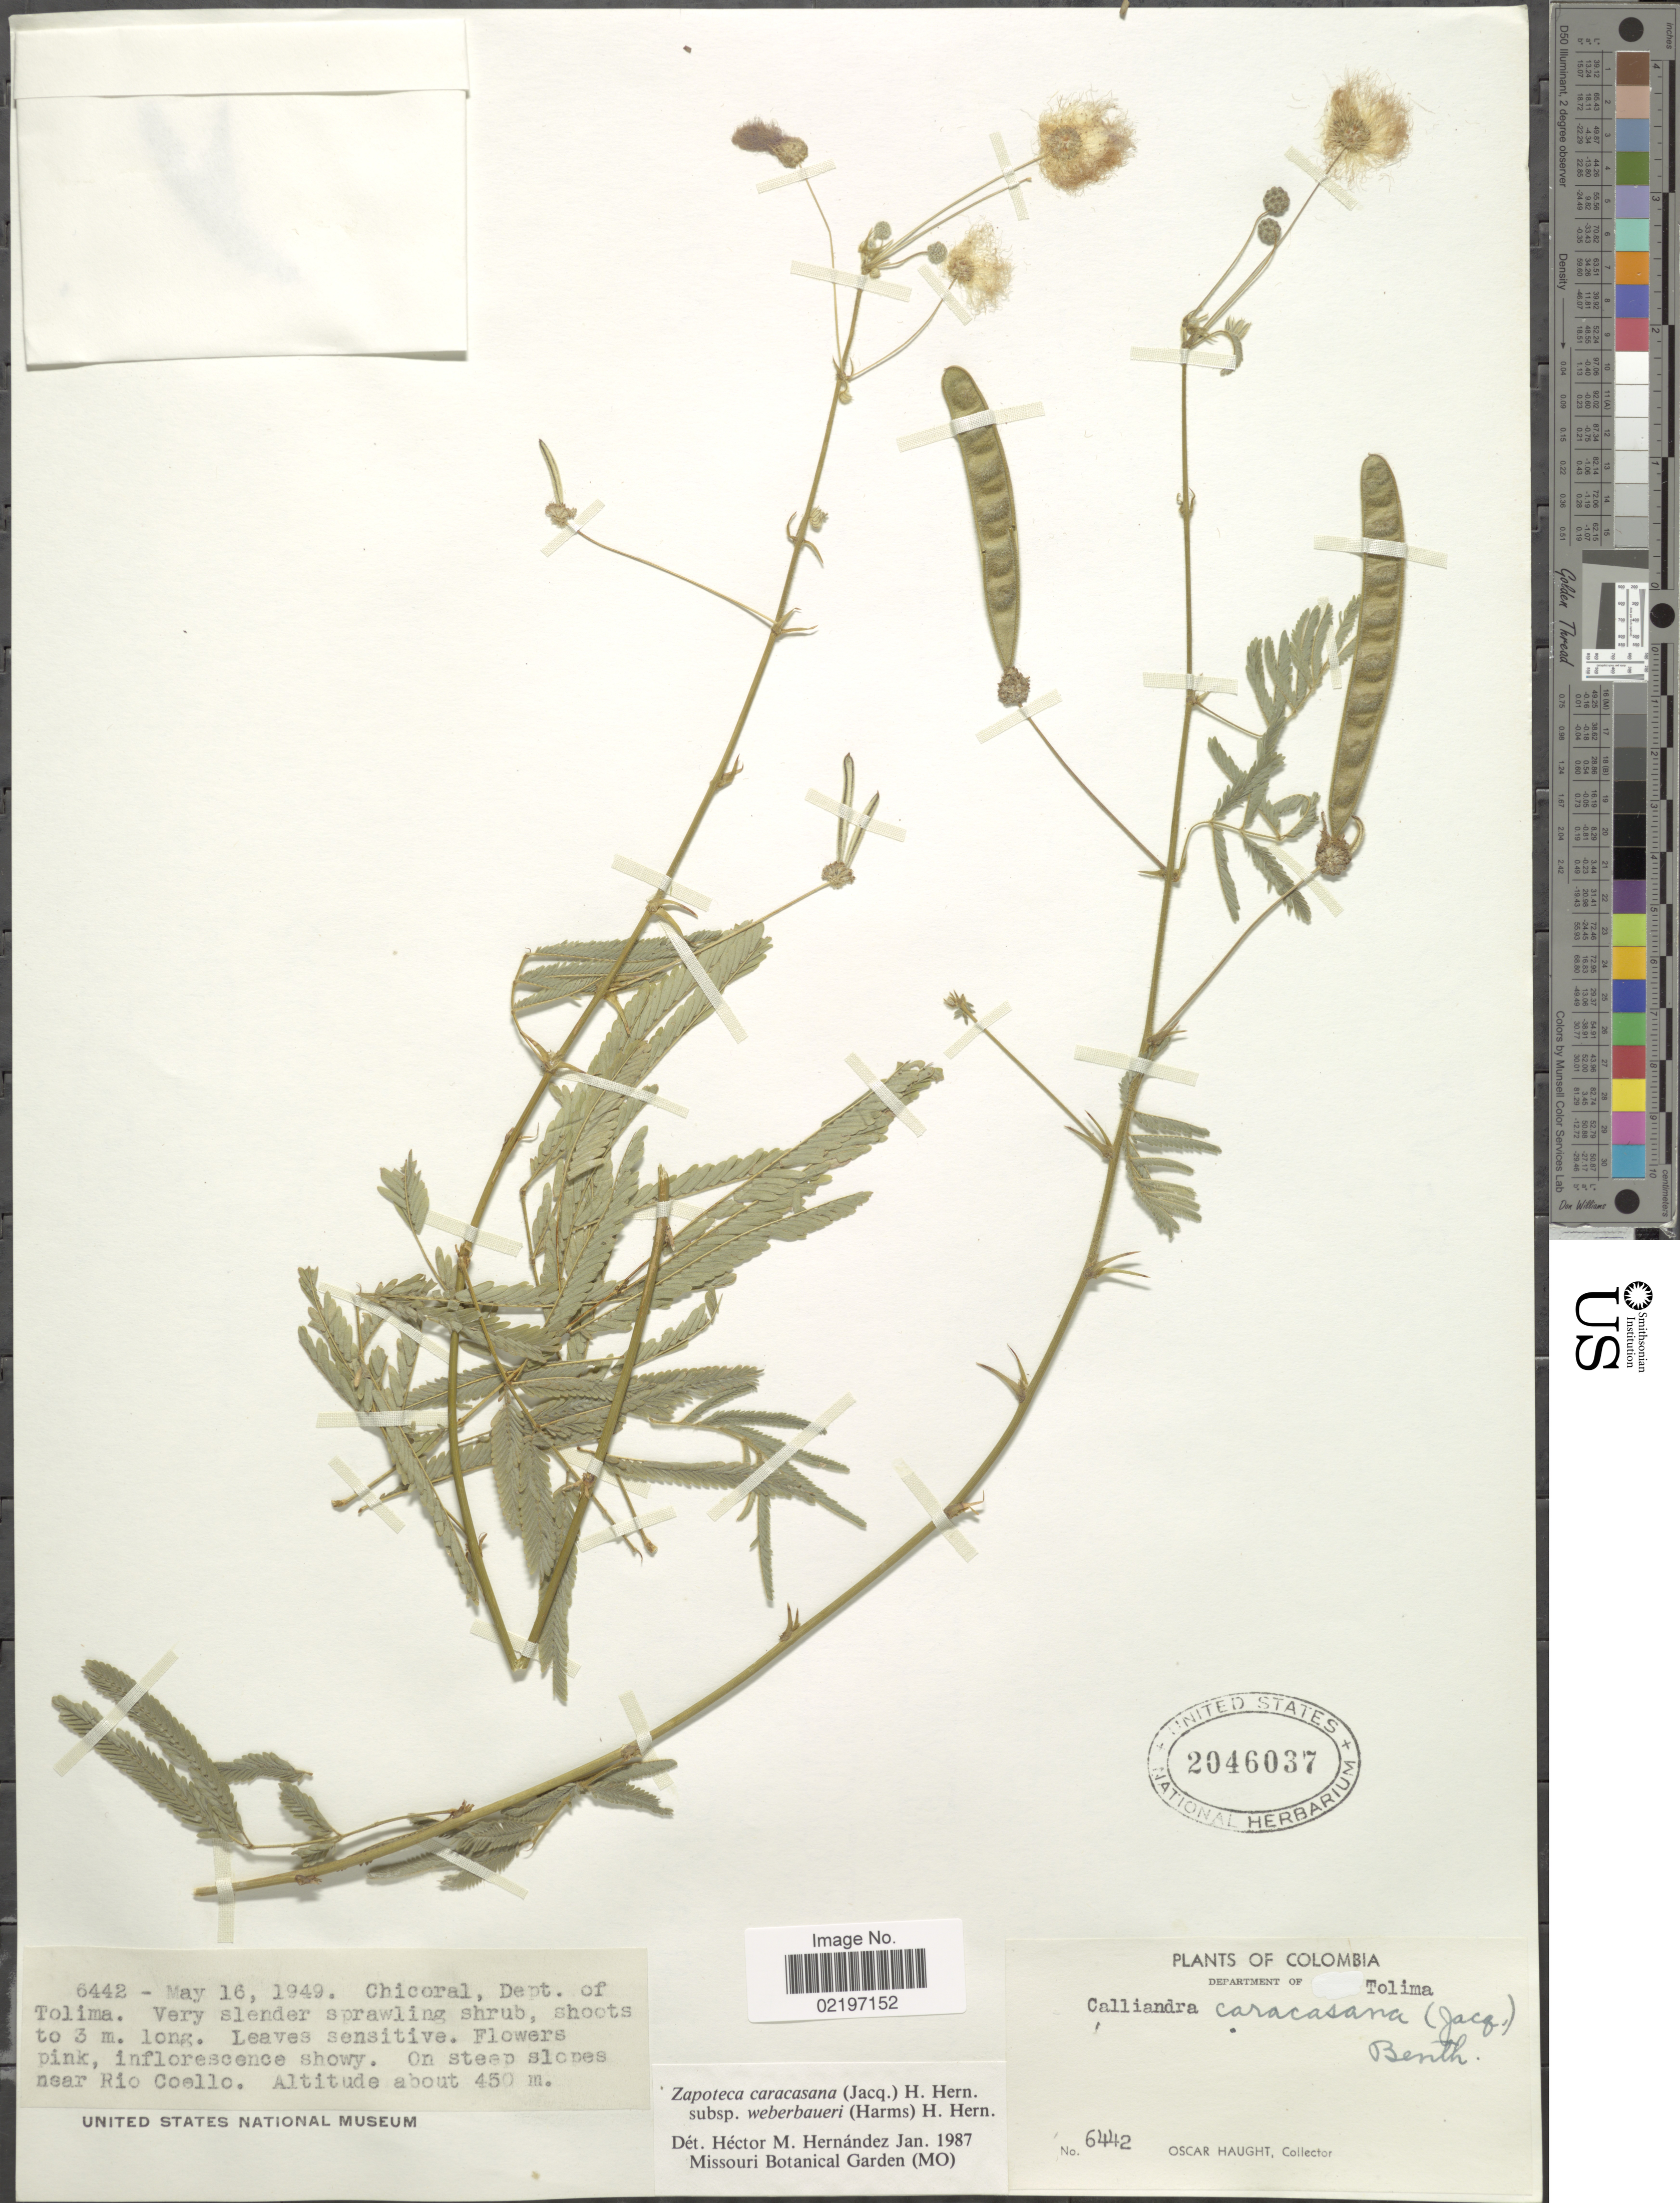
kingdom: Plantae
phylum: Tracheophyta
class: Magnoliopsida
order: Fabales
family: Fabaceae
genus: Zapoteca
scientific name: Zapoteca caracasana subsp. weberbaueri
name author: (Harms) H.M. Hern.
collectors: O. L. Haught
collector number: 6442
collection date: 1949-05-16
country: Colombia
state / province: Tolima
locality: Chicoral, near Rio Coello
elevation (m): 450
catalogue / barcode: US 2046037